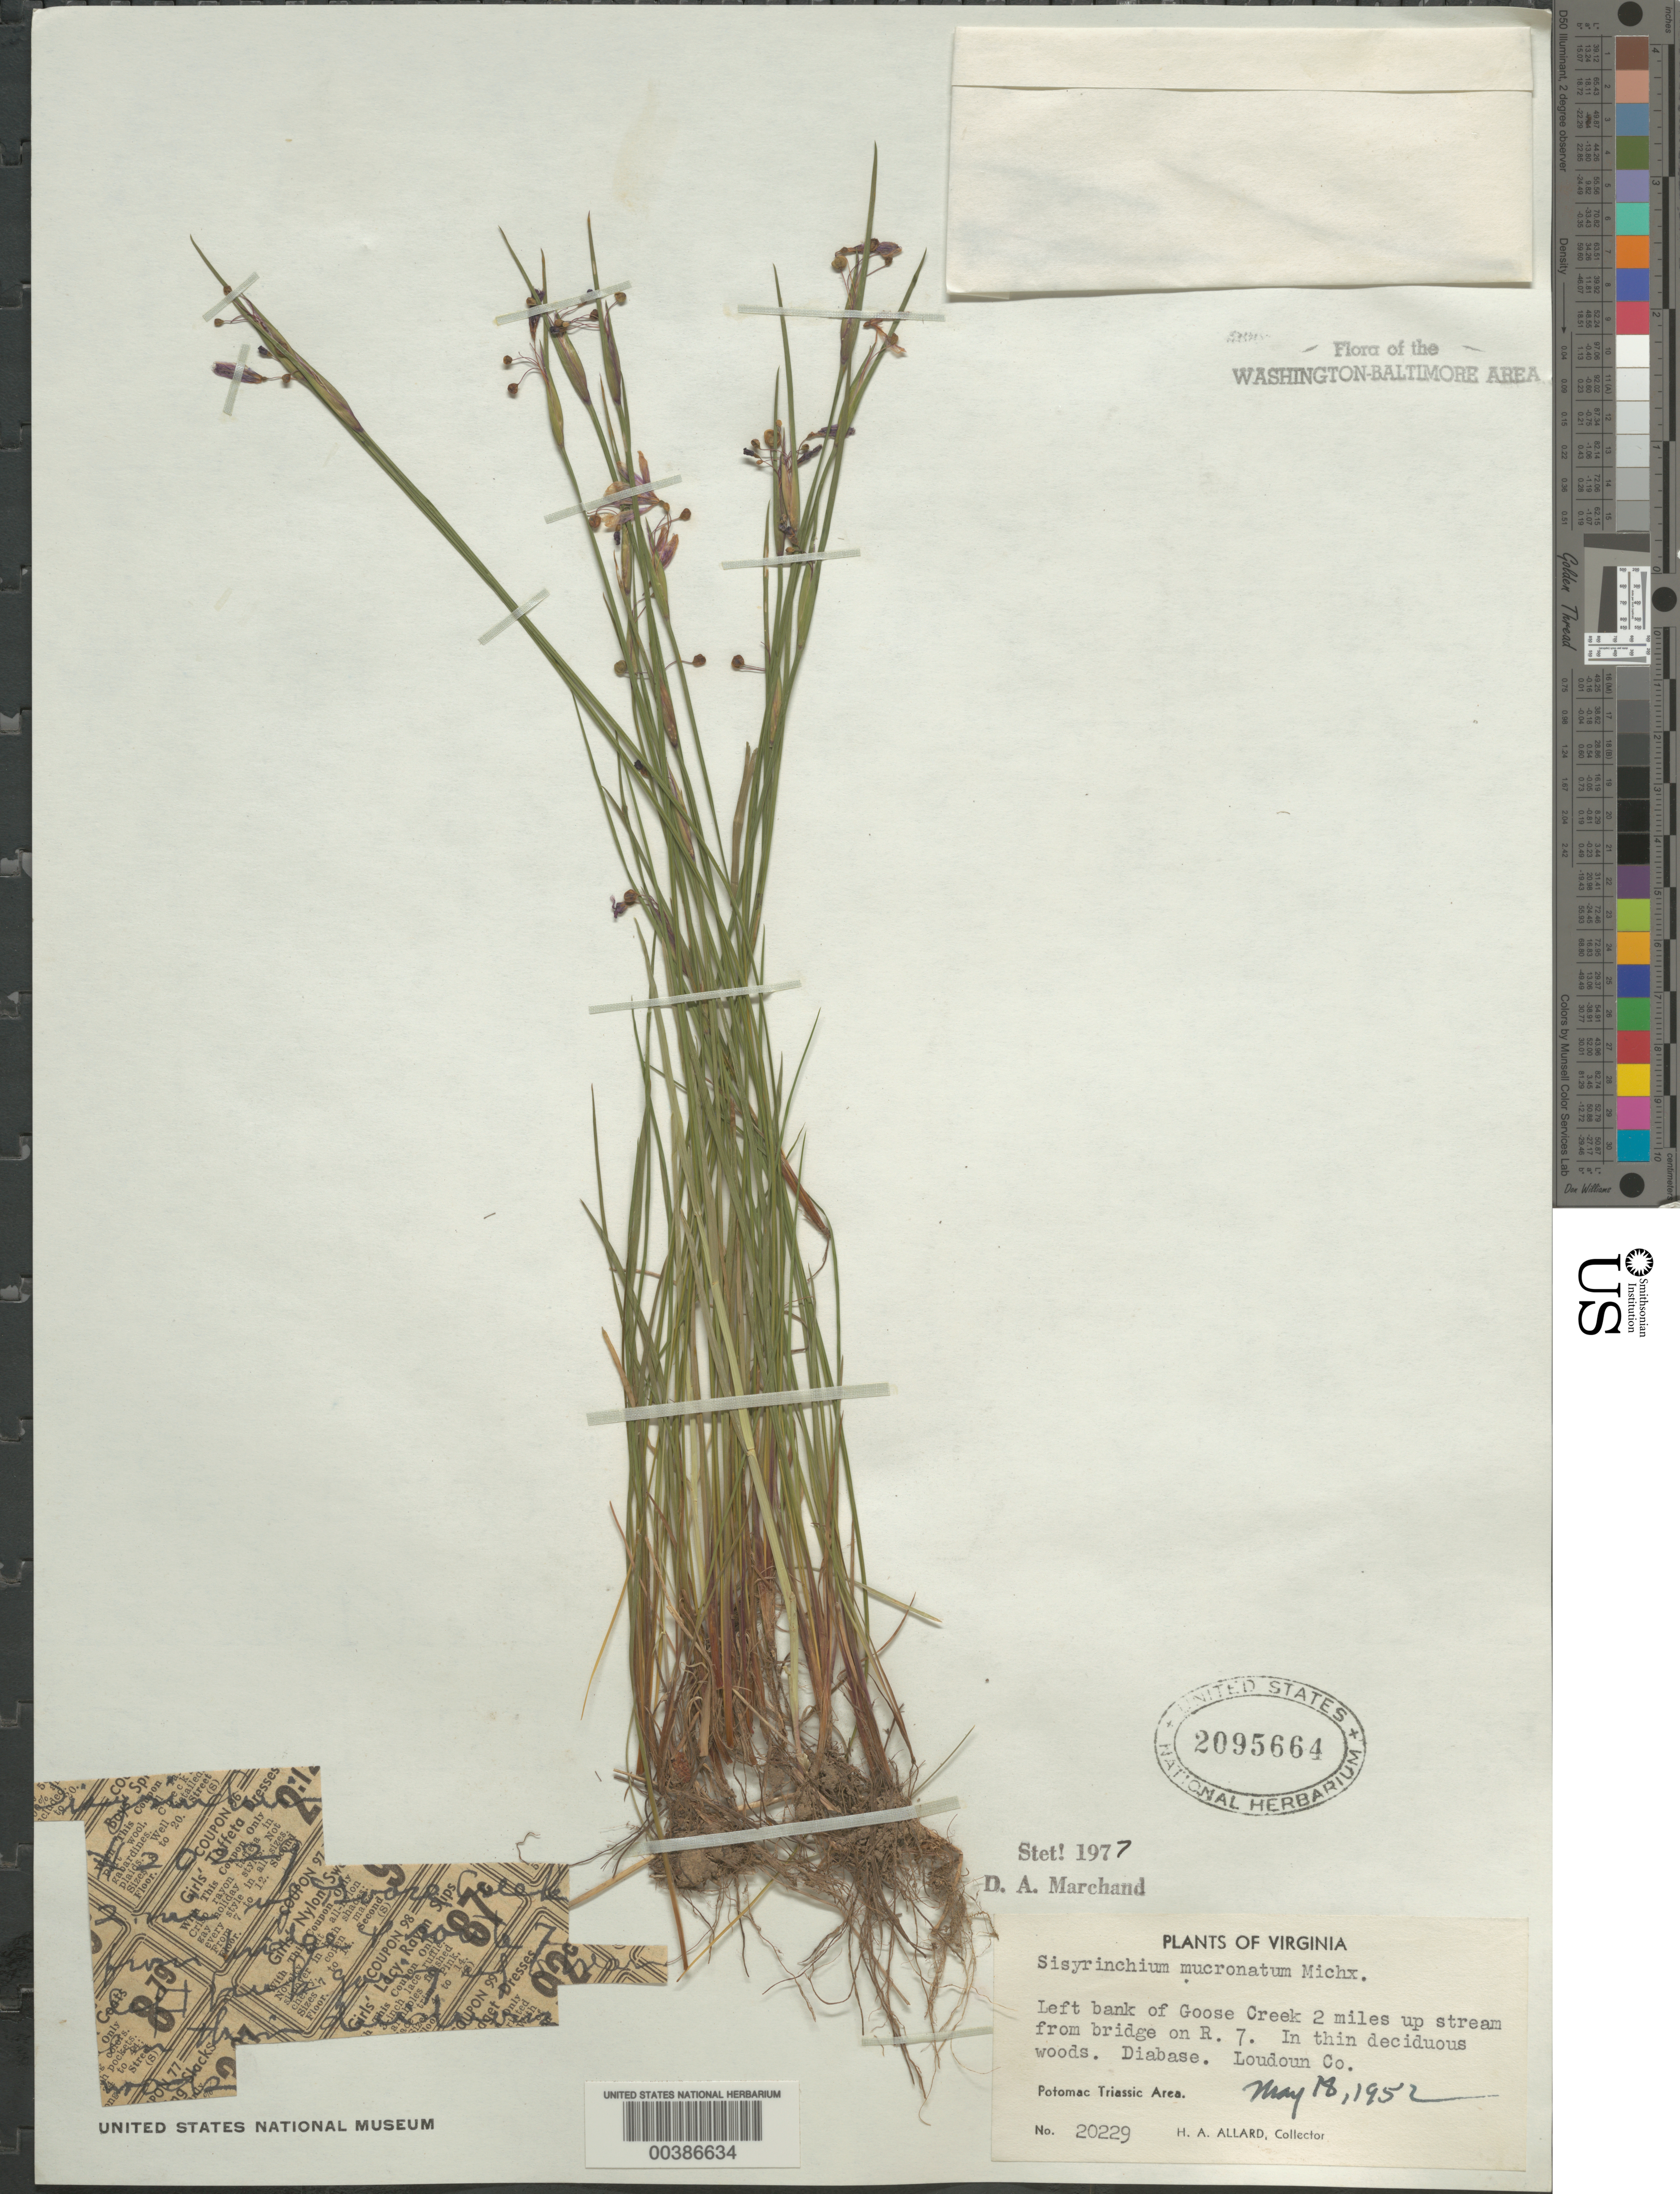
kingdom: Plantae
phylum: Tracheophyta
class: Liliopsida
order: Asparagales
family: Iridaceae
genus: Sisyrinchium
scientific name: Sisyrinchium mucronatum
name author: Michx.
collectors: H. A. Allard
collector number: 20229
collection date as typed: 18 May 1952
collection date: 1952-05-18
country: United States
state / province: Virginia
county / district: Loudoun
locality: Goose Creek, up stream from Route 7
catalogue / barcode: US 2095664